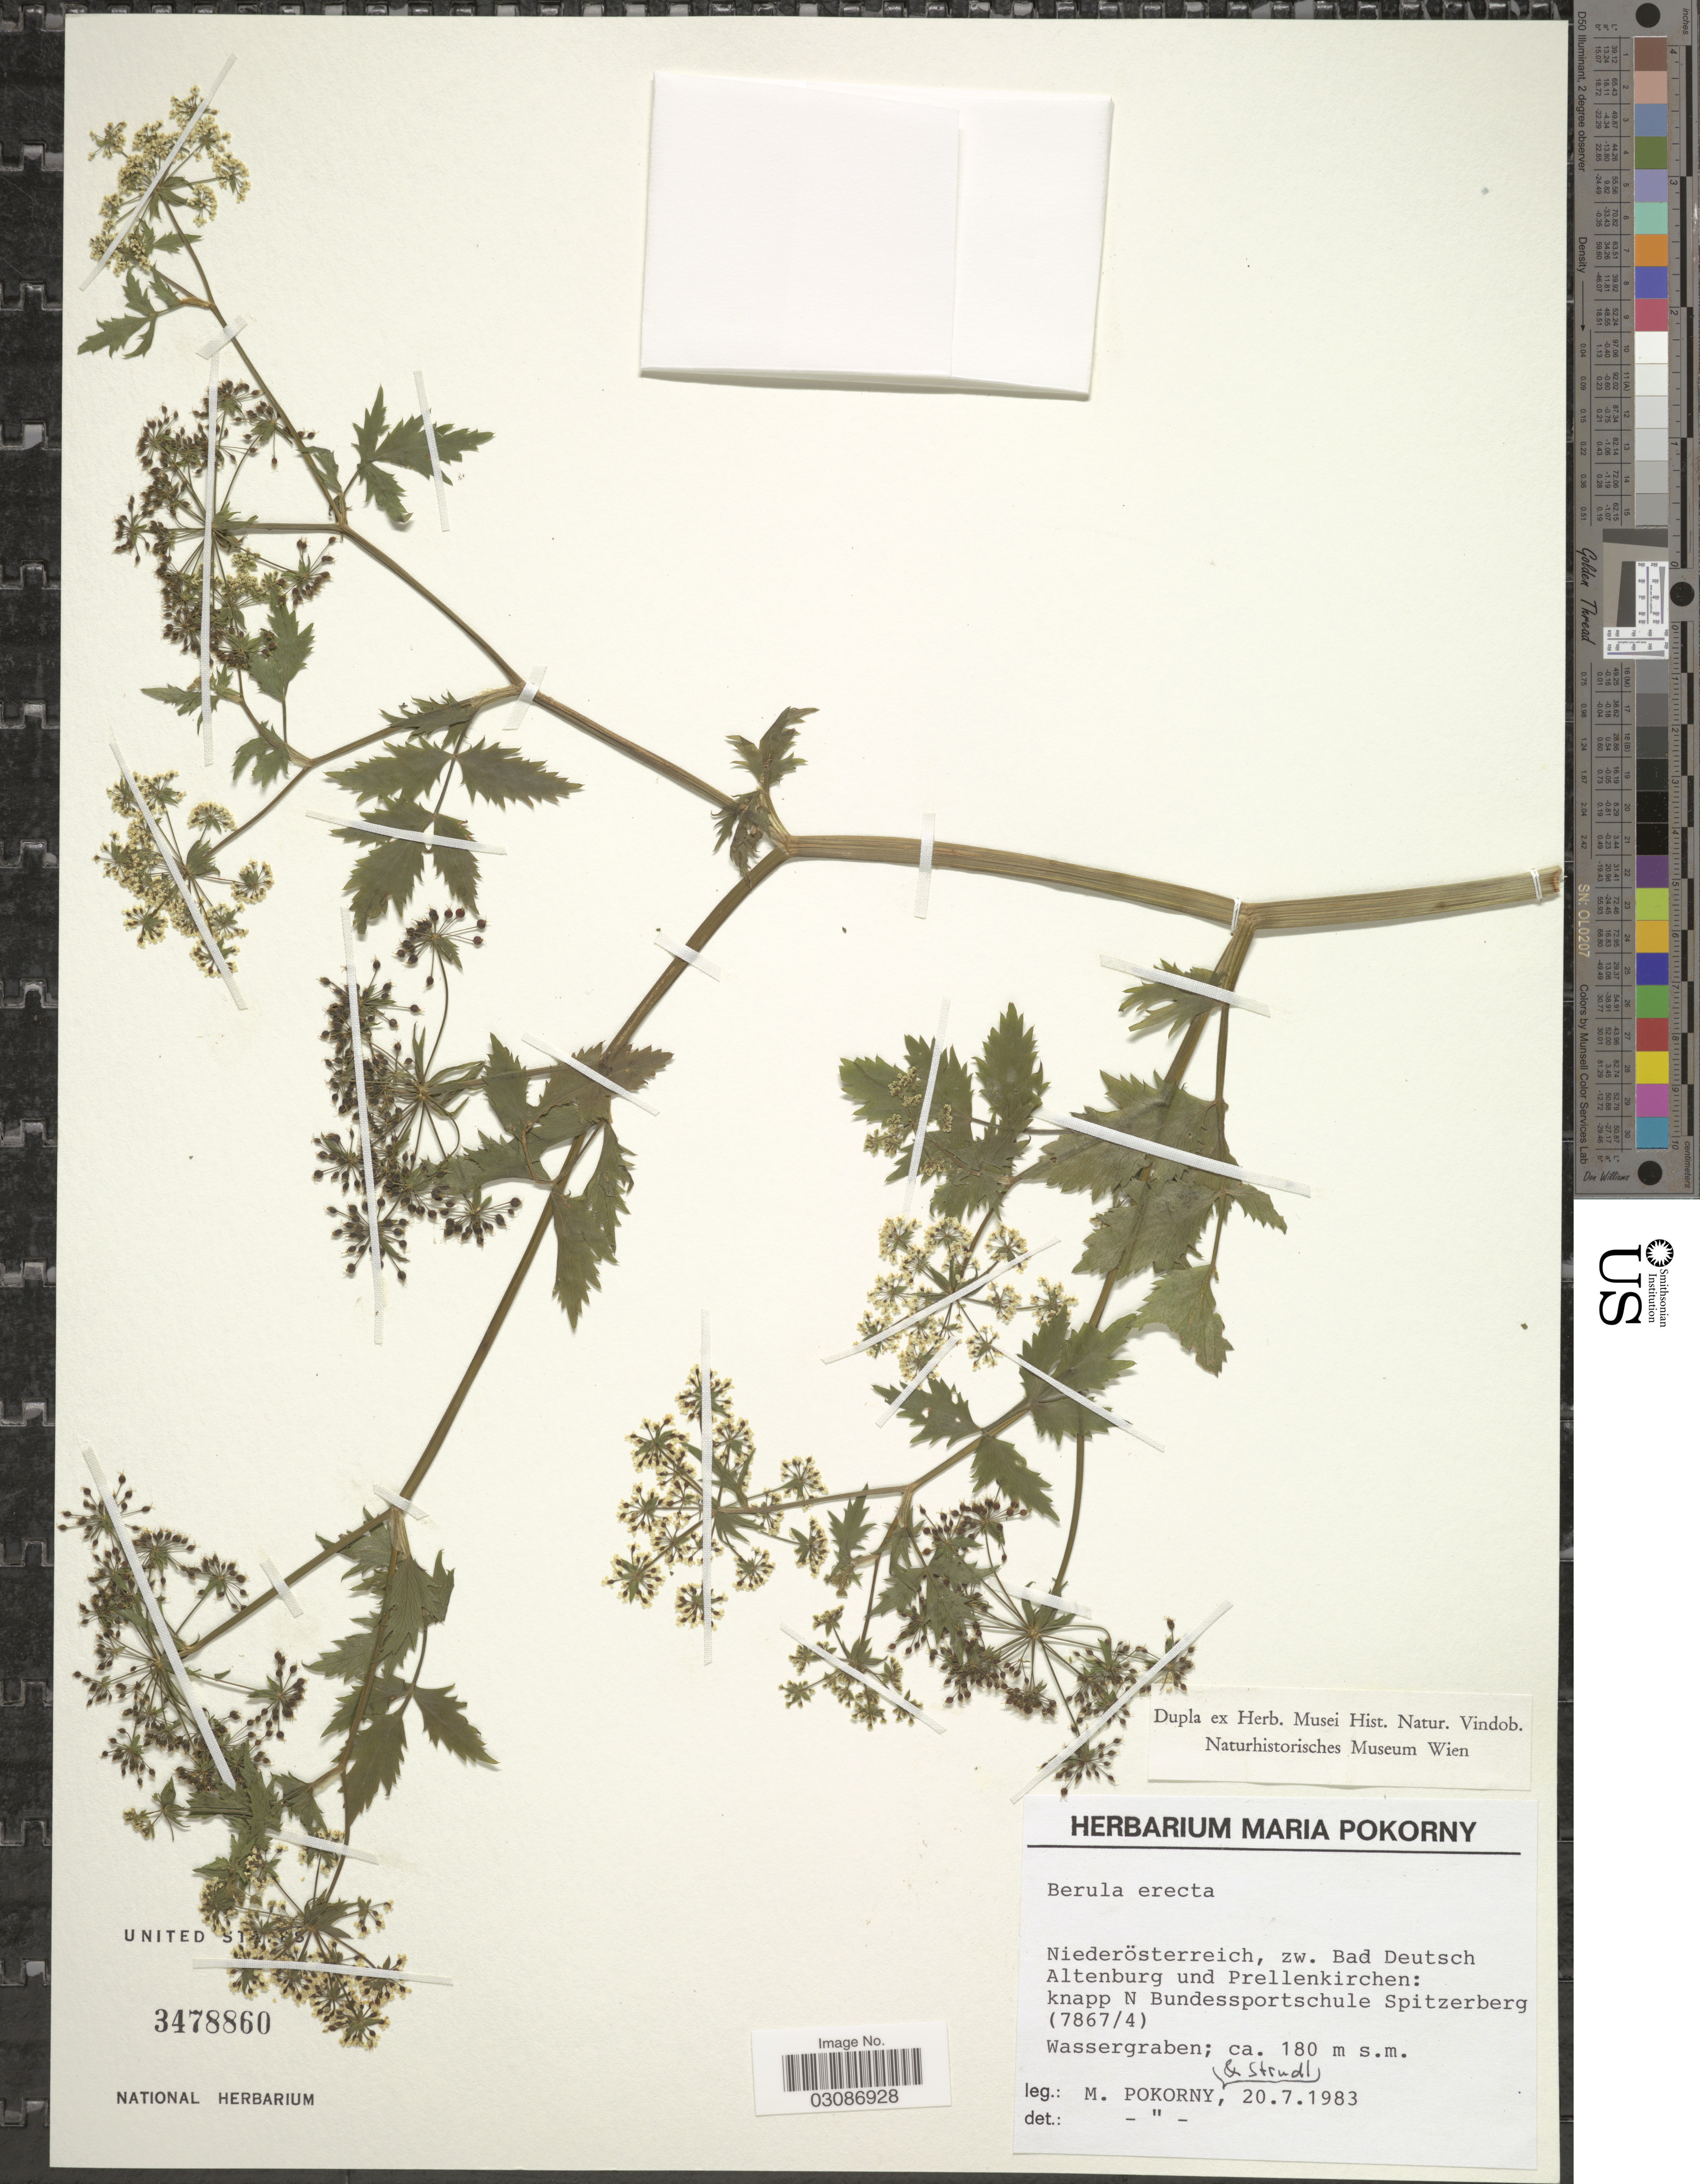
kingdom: Plantae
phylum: Tracheophyta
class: Magnoliopsida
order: Apiales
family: Apiaceae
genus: Berula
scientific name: Berula erecta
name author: (Huds.) Coville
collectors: M. Pokorny & Strudl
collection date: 1983-07-20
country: Austria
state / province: Niederosterreich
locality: Zw. Bad Deutsch Altenburg und Prellenkirchen: knapp N Bundessportschule Spitzerberg (7867/4) Wassergraben.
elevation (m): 180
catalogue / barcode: US 3478860